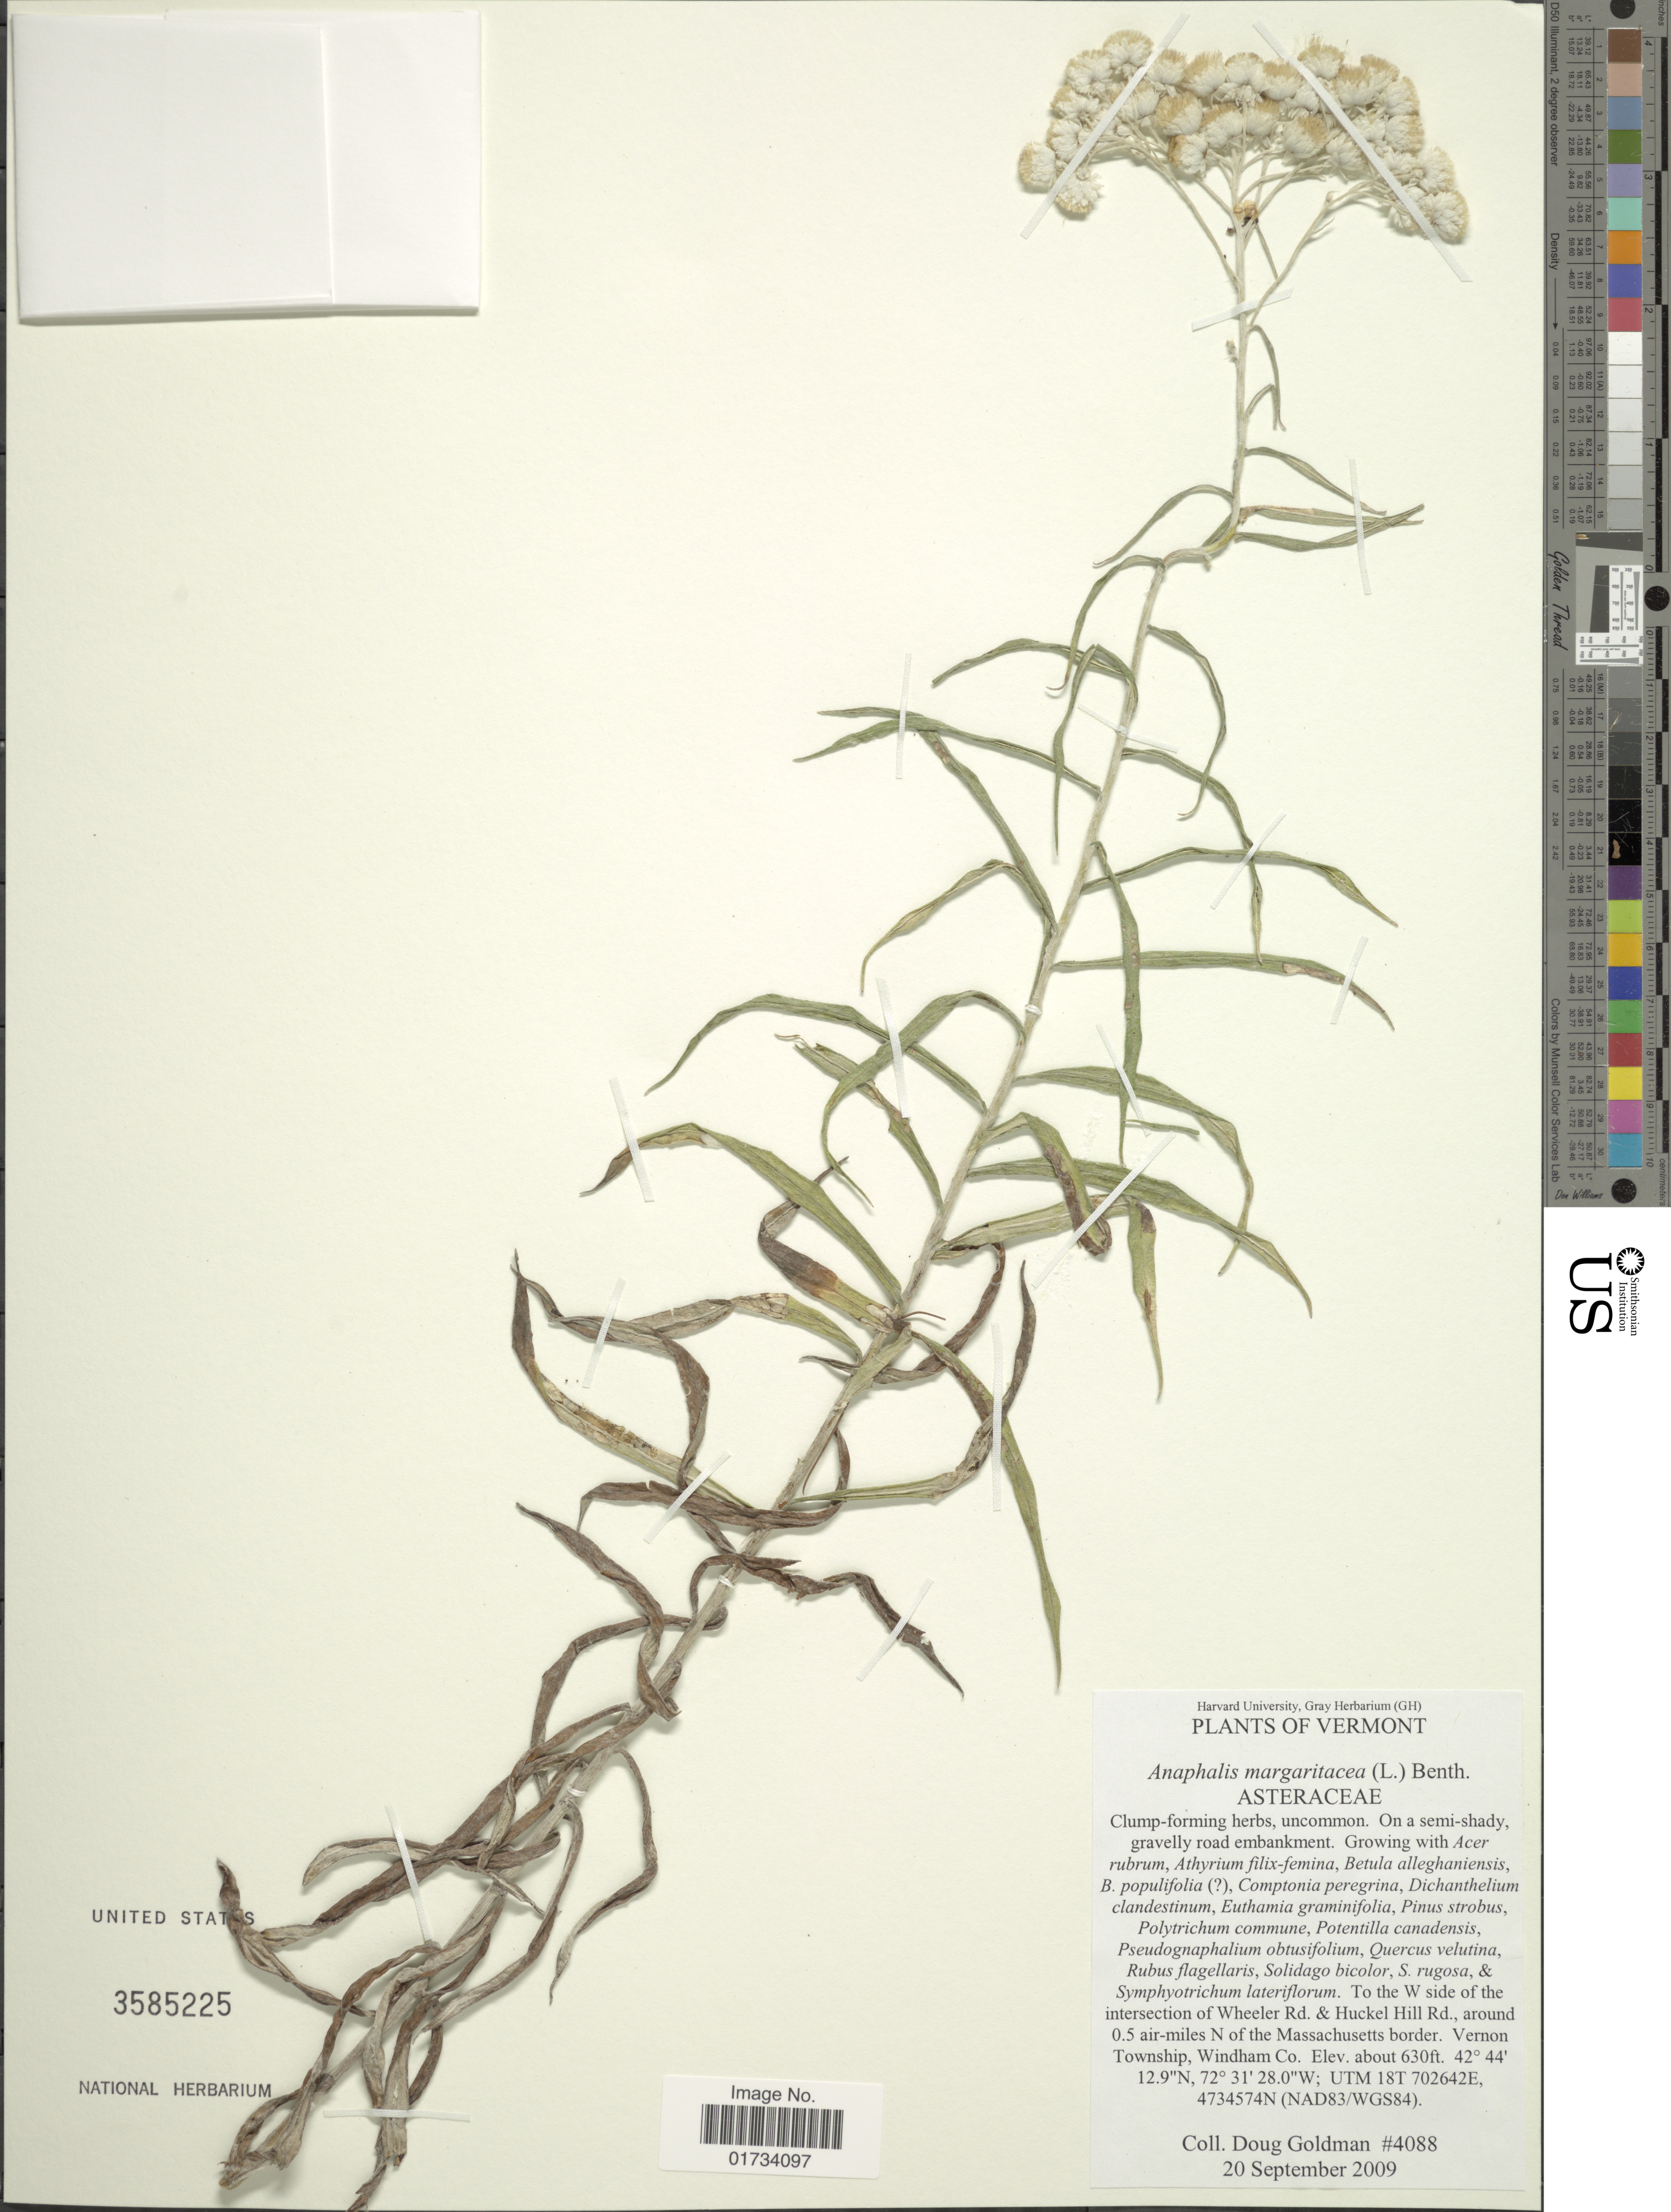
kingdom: Plantae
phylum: Tracheophyta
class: Magnoliopsida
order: Asterales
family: Asteraceae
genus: Anaphalis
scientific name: Anaphalis margaritacea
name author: (L.) Benth. & Hook. f.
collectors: D. Goldman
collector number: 4088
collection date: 2009-09-20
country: United States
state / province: Vermont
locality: To the W side of the intersection of Wheeler Rd. & Huckel Hill Rd., around 0.5 air-miles N of the Massachusetts border, Vernon Township, Windham Co.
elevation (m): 192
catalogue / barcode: US 3585225